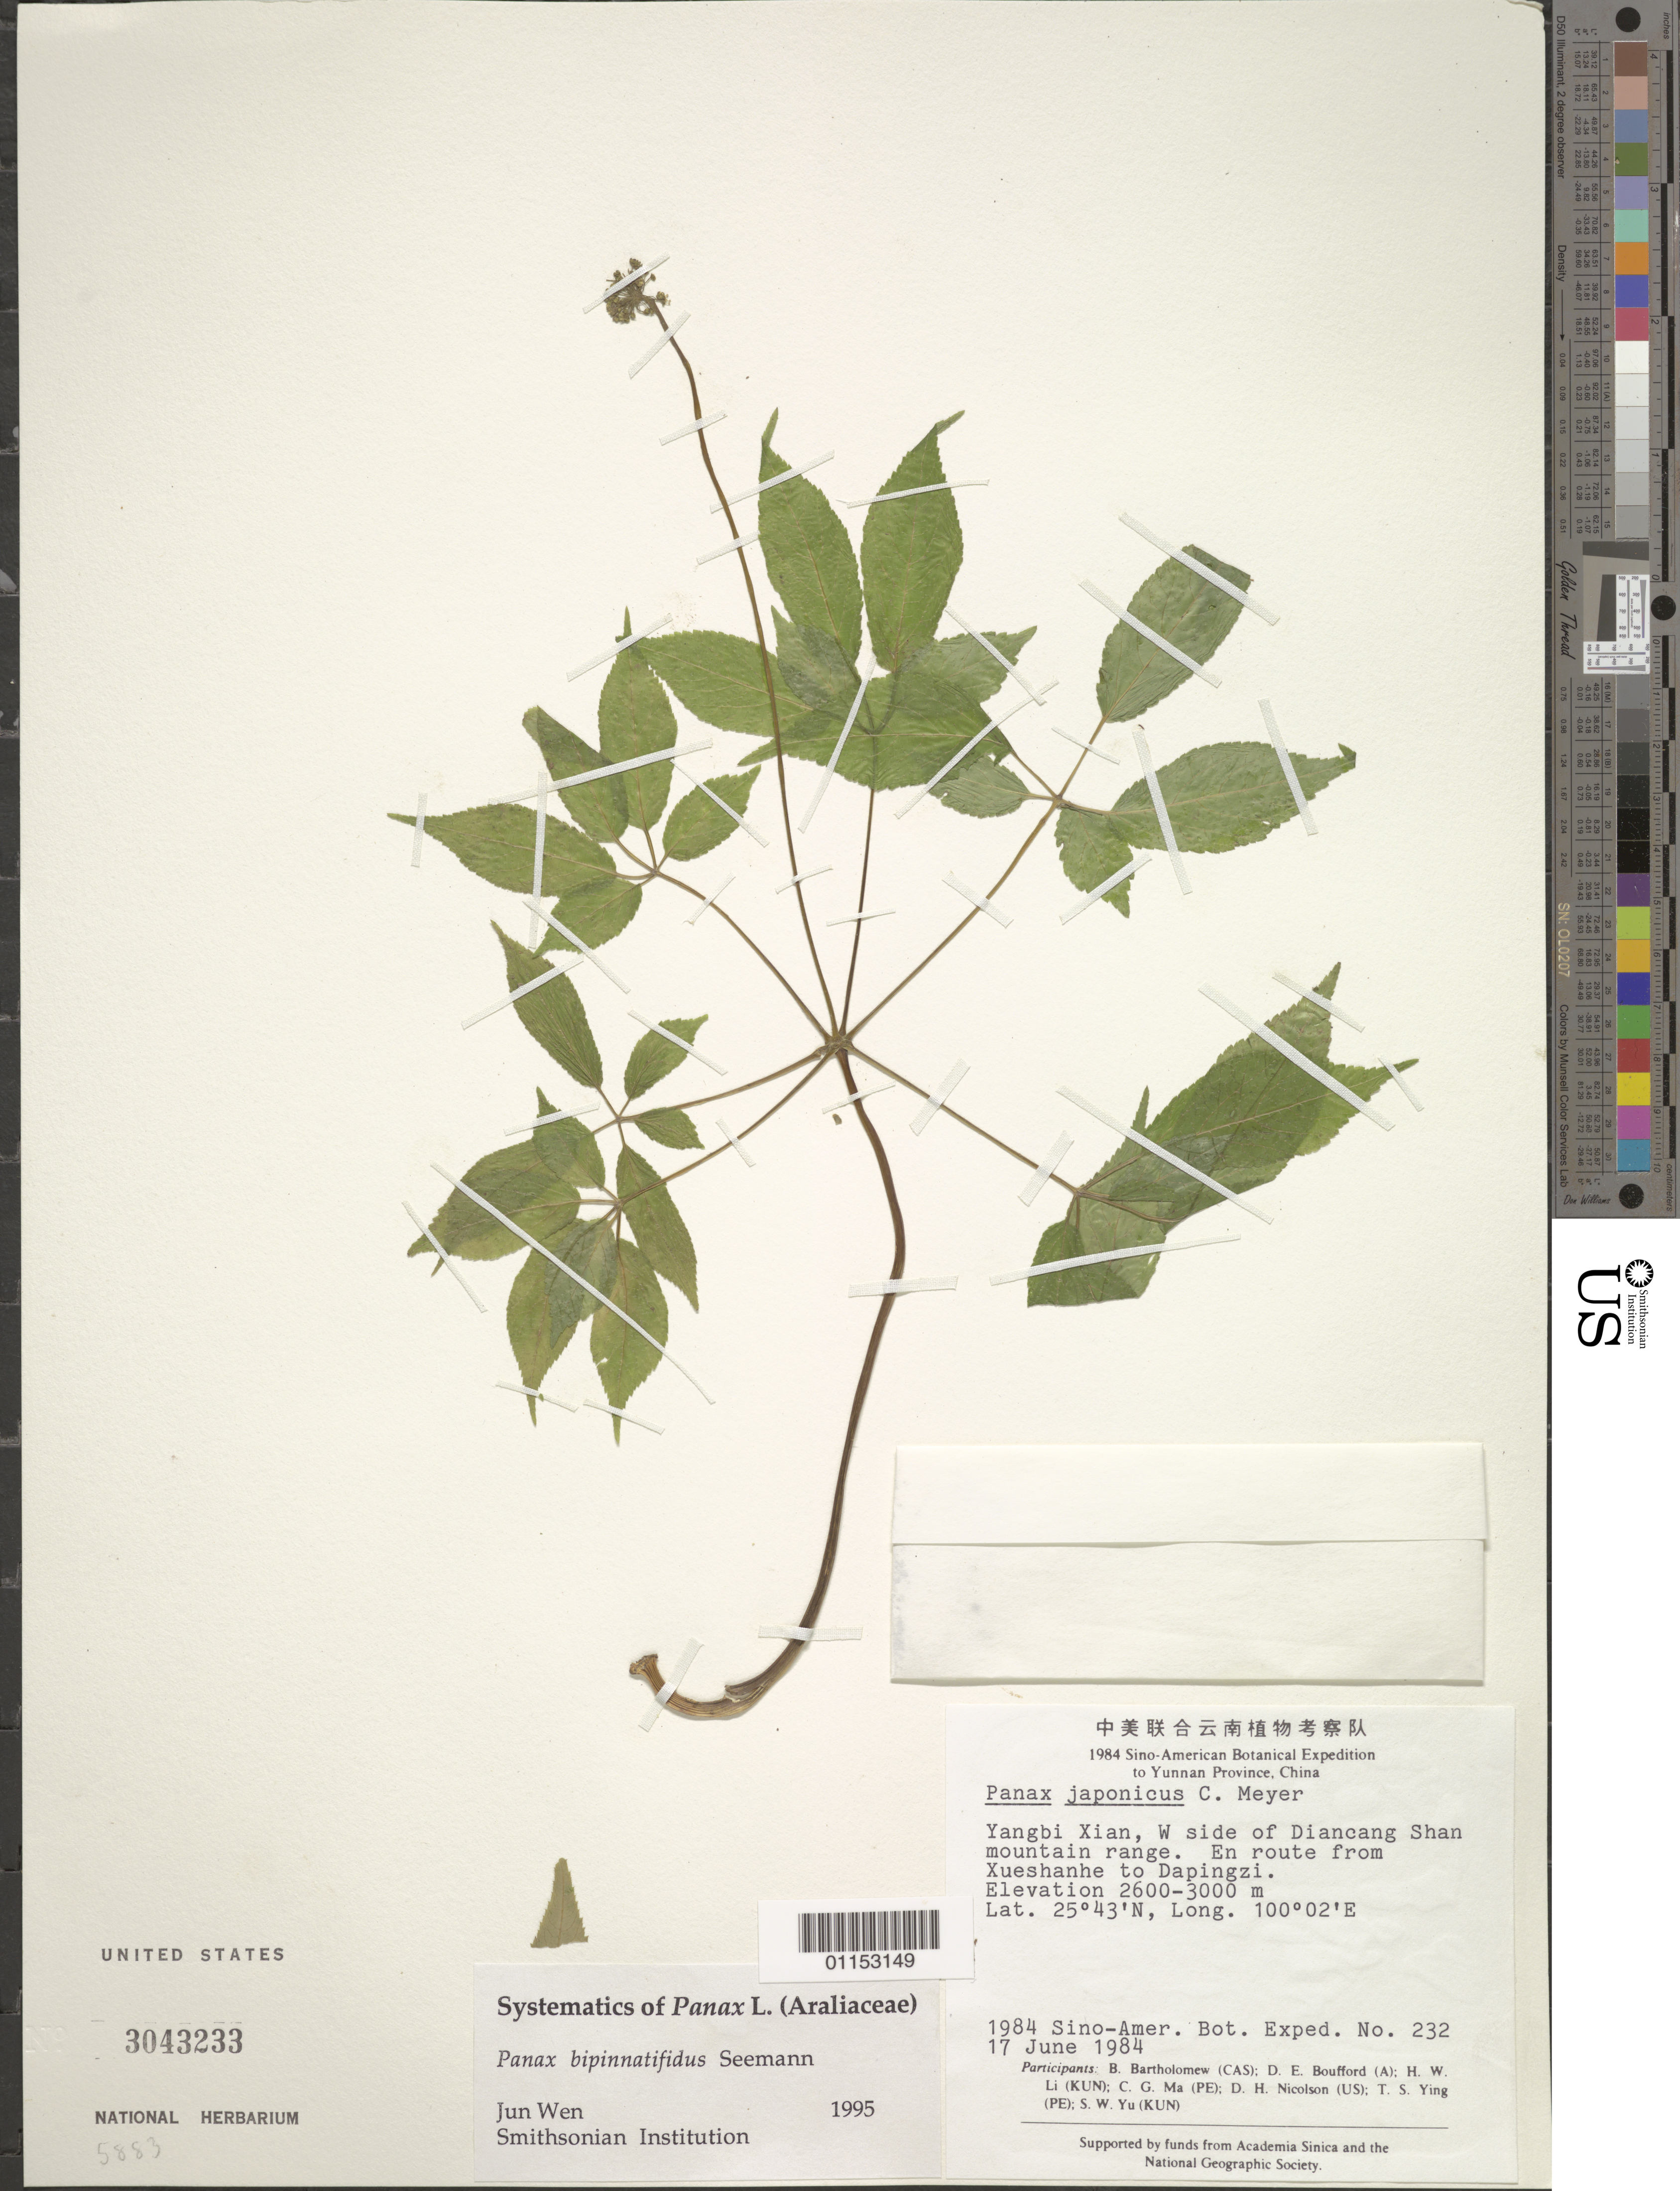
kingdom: Plantae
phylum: Tracheophyta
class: Magnoliopsida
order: Apiales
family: Araliaceae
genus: Panax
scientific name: Panax bipinnatifidus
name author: Seem.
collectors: E. Bartholomew, D. E. Boufford, H. W. Li, C. Ma, D. H. Nicolson, T. Ying & S. Yu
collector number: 232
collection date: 1984-06-17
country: China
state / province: Yunnan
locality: Yangbi Xian, W side of Diancang Shan Mt Range. En Rt from Xueshanhe to Dapingzi.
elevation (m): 2600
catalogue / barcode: US 3043233